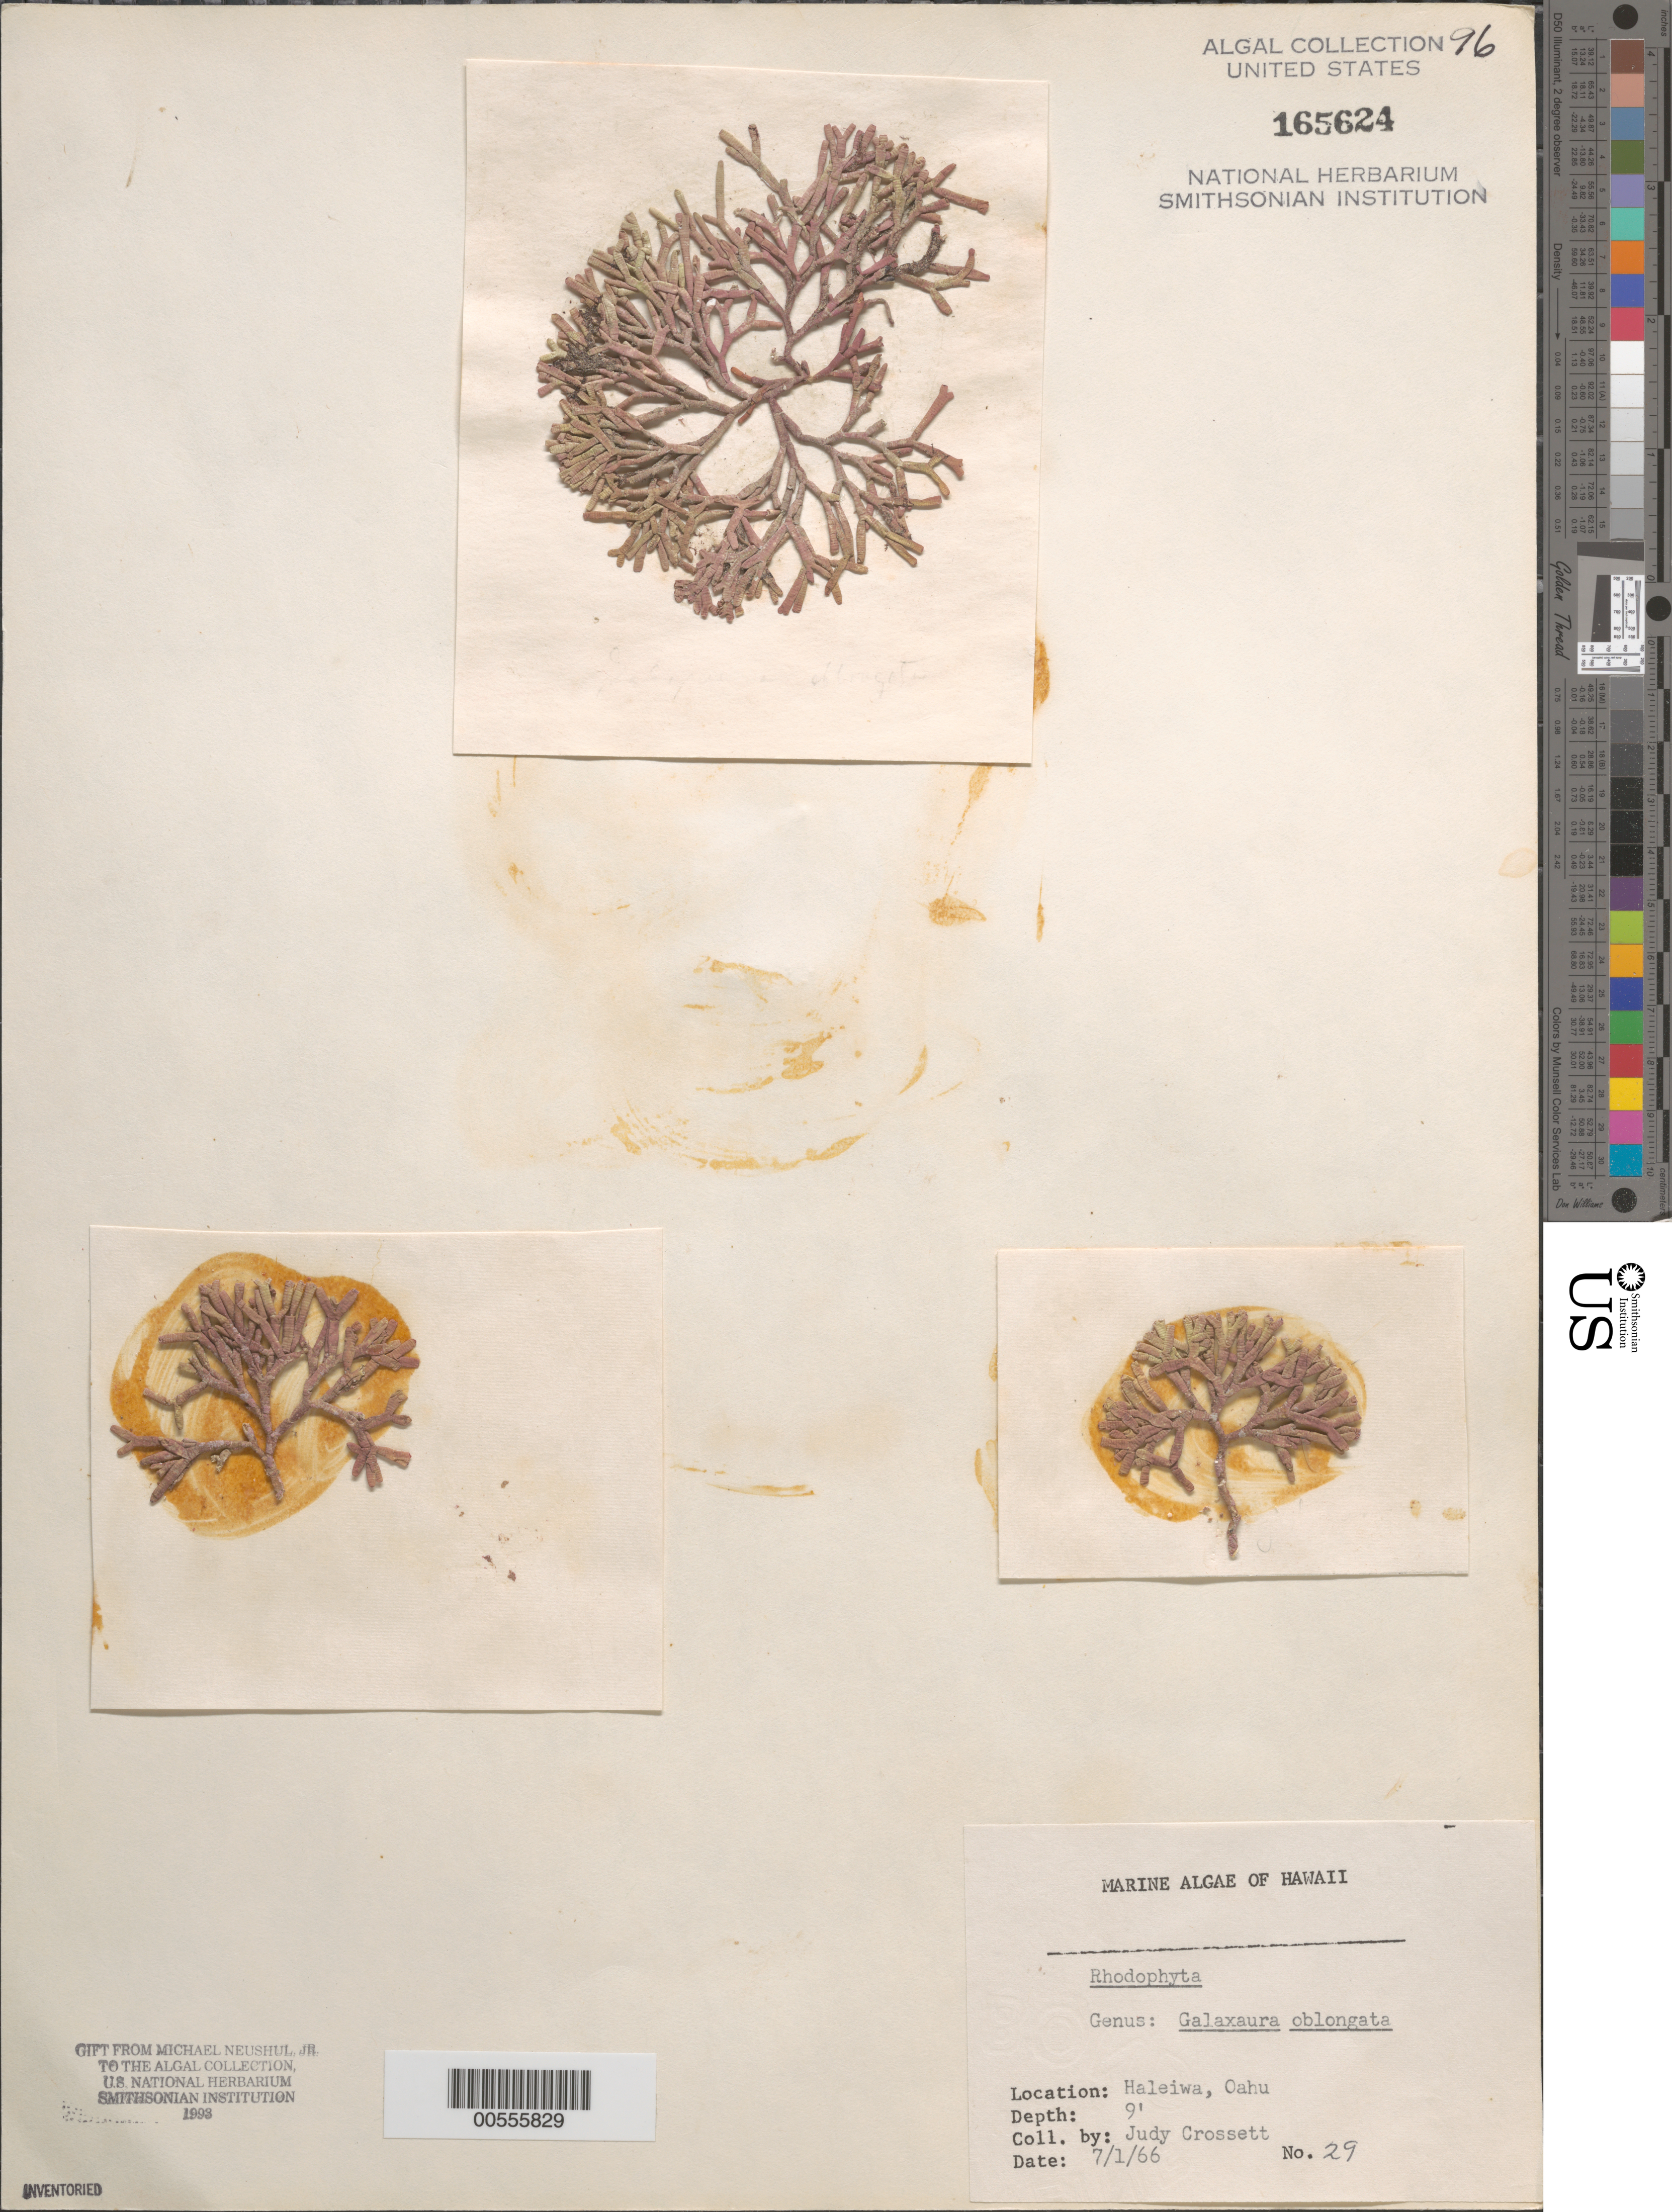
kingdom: Plantae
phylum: Rhodophyta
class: Florideophyceae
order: Nemaliales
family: Galaxauraceae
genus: Tricleocarpa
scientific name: Tricleocarpa fragilis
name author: (L.) Huisman & R.A. Towns.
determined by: Algae name updating Project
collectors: J. Crossett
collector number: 29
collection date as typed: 01 Jul 1966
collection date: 1966-07-01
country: United States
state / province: Hawaii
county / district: Honolulu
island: Oahu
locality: Haleiwa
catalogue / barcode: US 165624